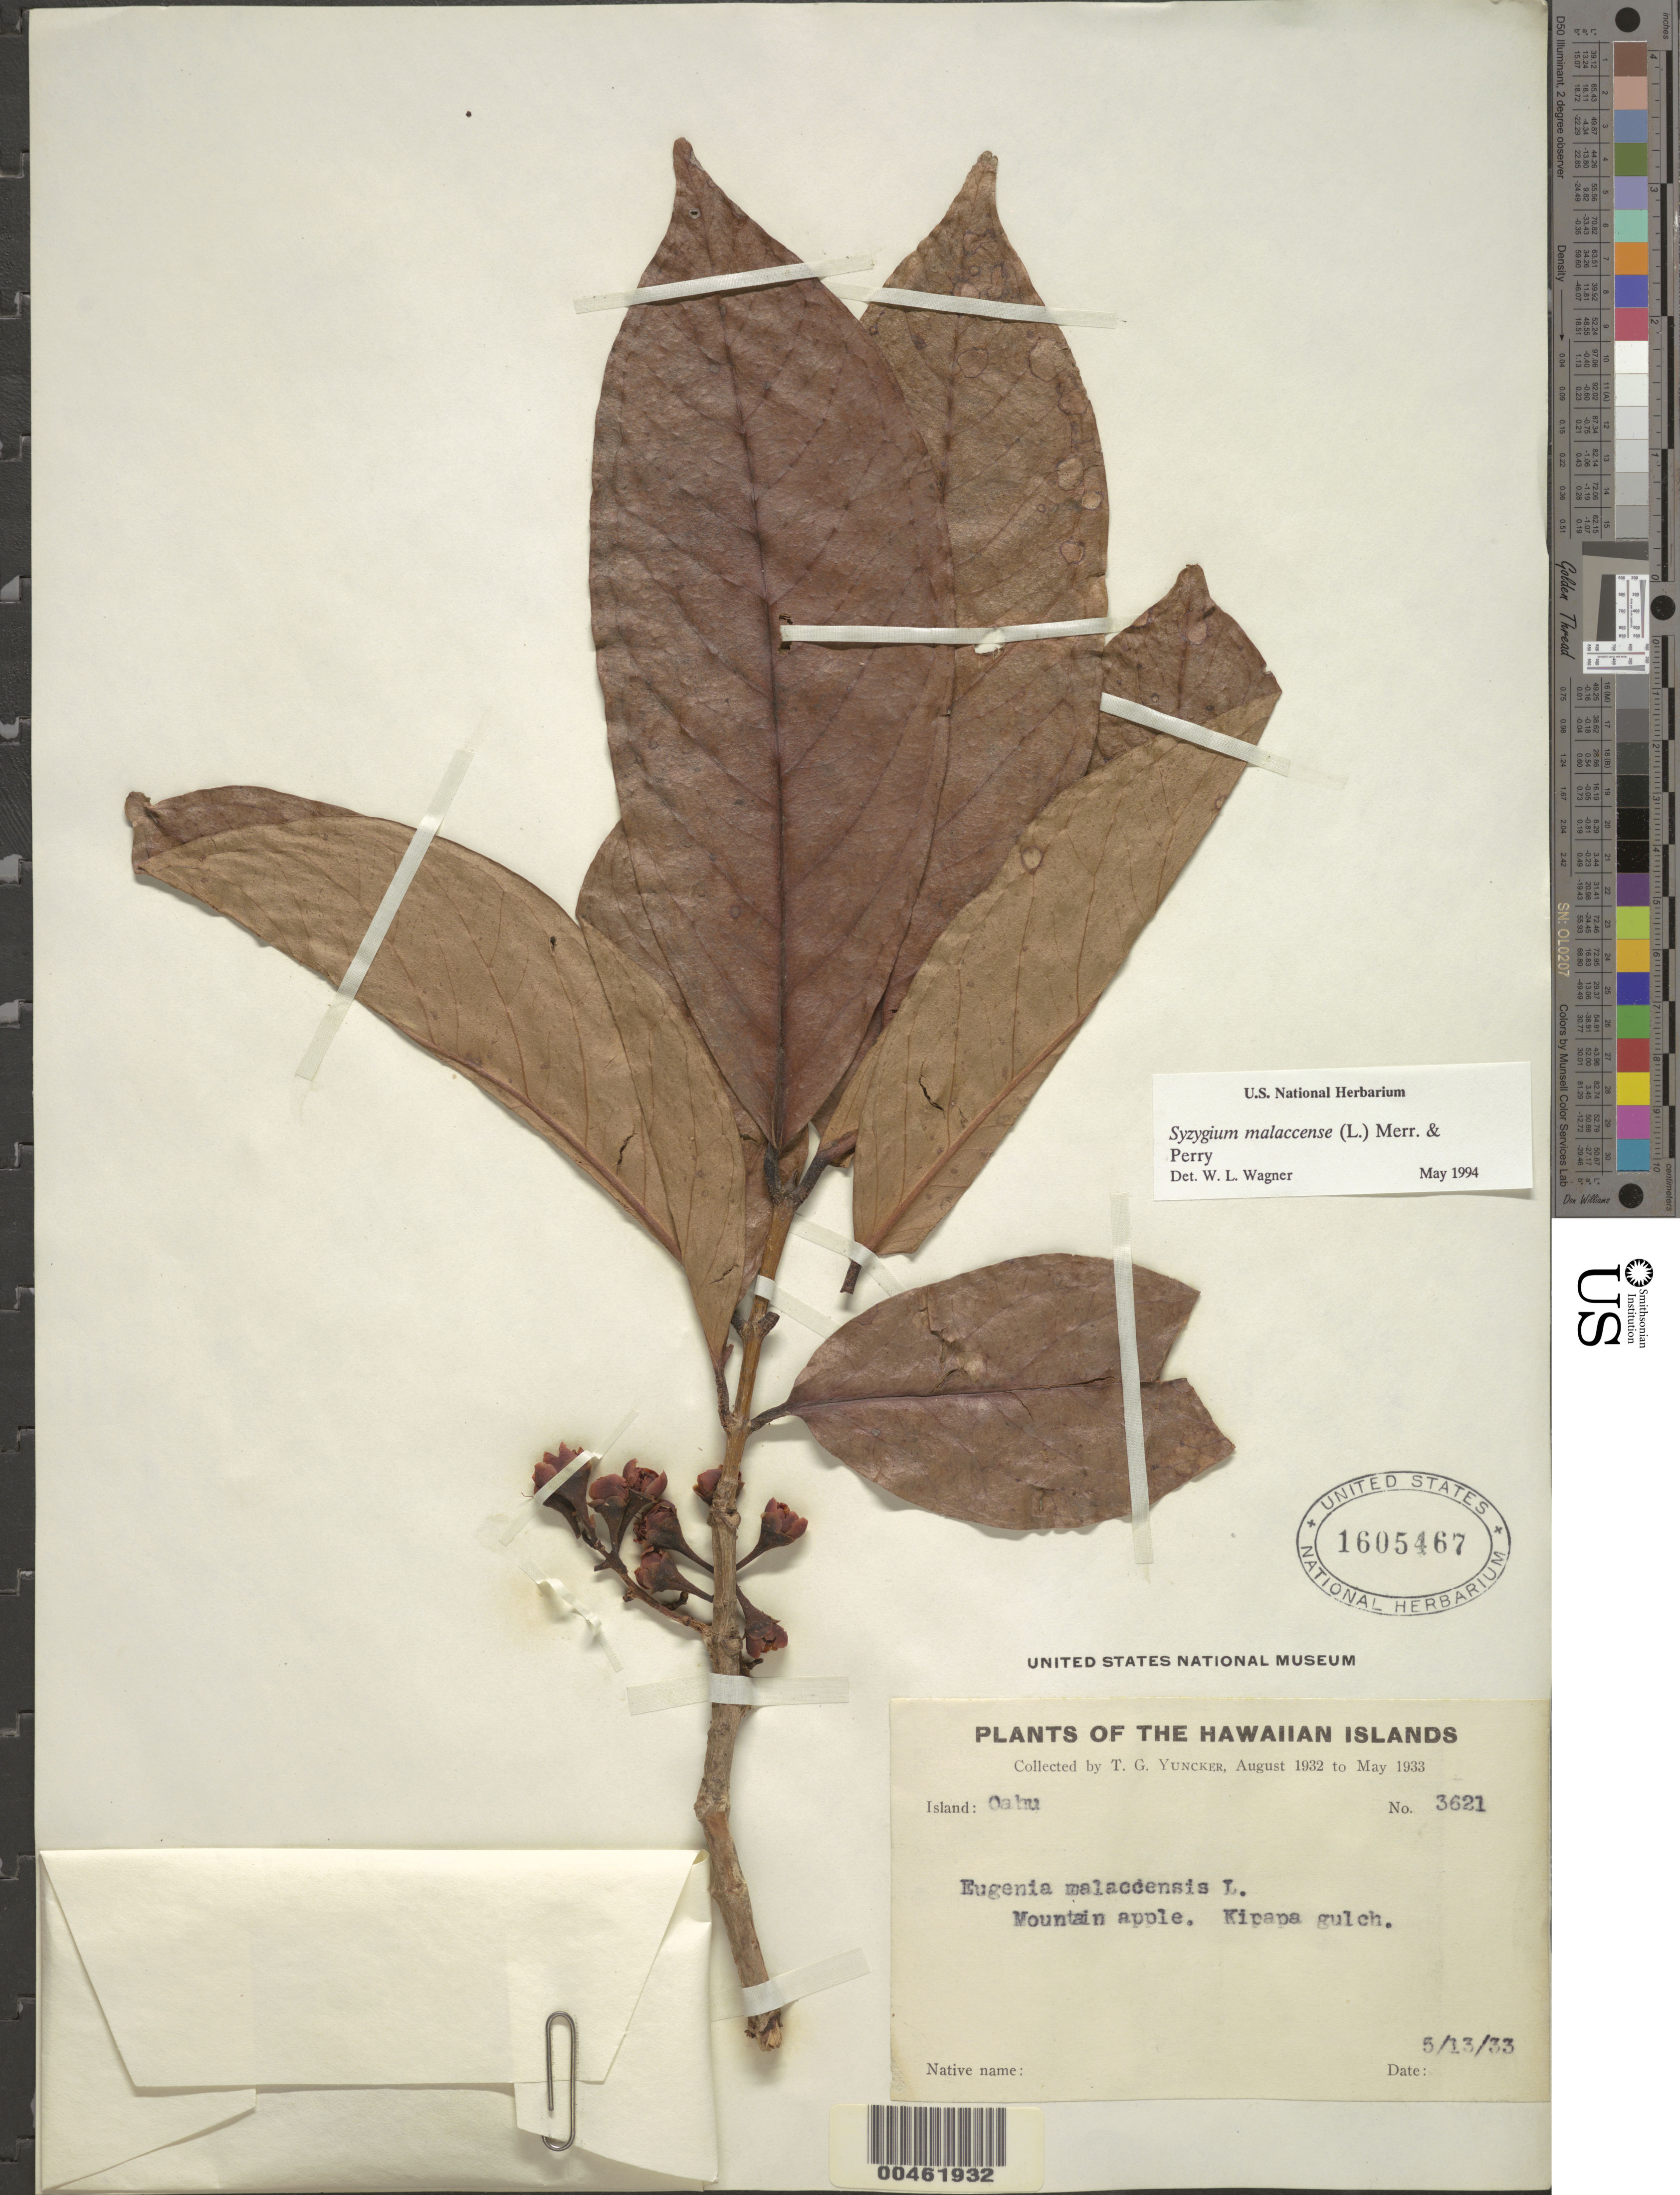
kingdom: Plantae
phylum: Tracheophyta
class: Magnoliopsida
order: Myrtales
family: Myrtaceae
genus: Syzygium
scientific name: Syzygium malaccense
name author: (L.) Merr. & L.M. Perry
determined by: Wagner, W. L., (BOT), Smithsonian Institution - National Museum of Natural History (UNITED STATES)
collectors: T. G. Yuncker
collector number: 3621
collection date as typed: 13 May 1933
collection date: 1933-05-13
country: United States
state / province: Hawaii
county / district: Honolulu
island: Oahu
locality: Kipapa Gulch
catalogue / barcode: US 1605467